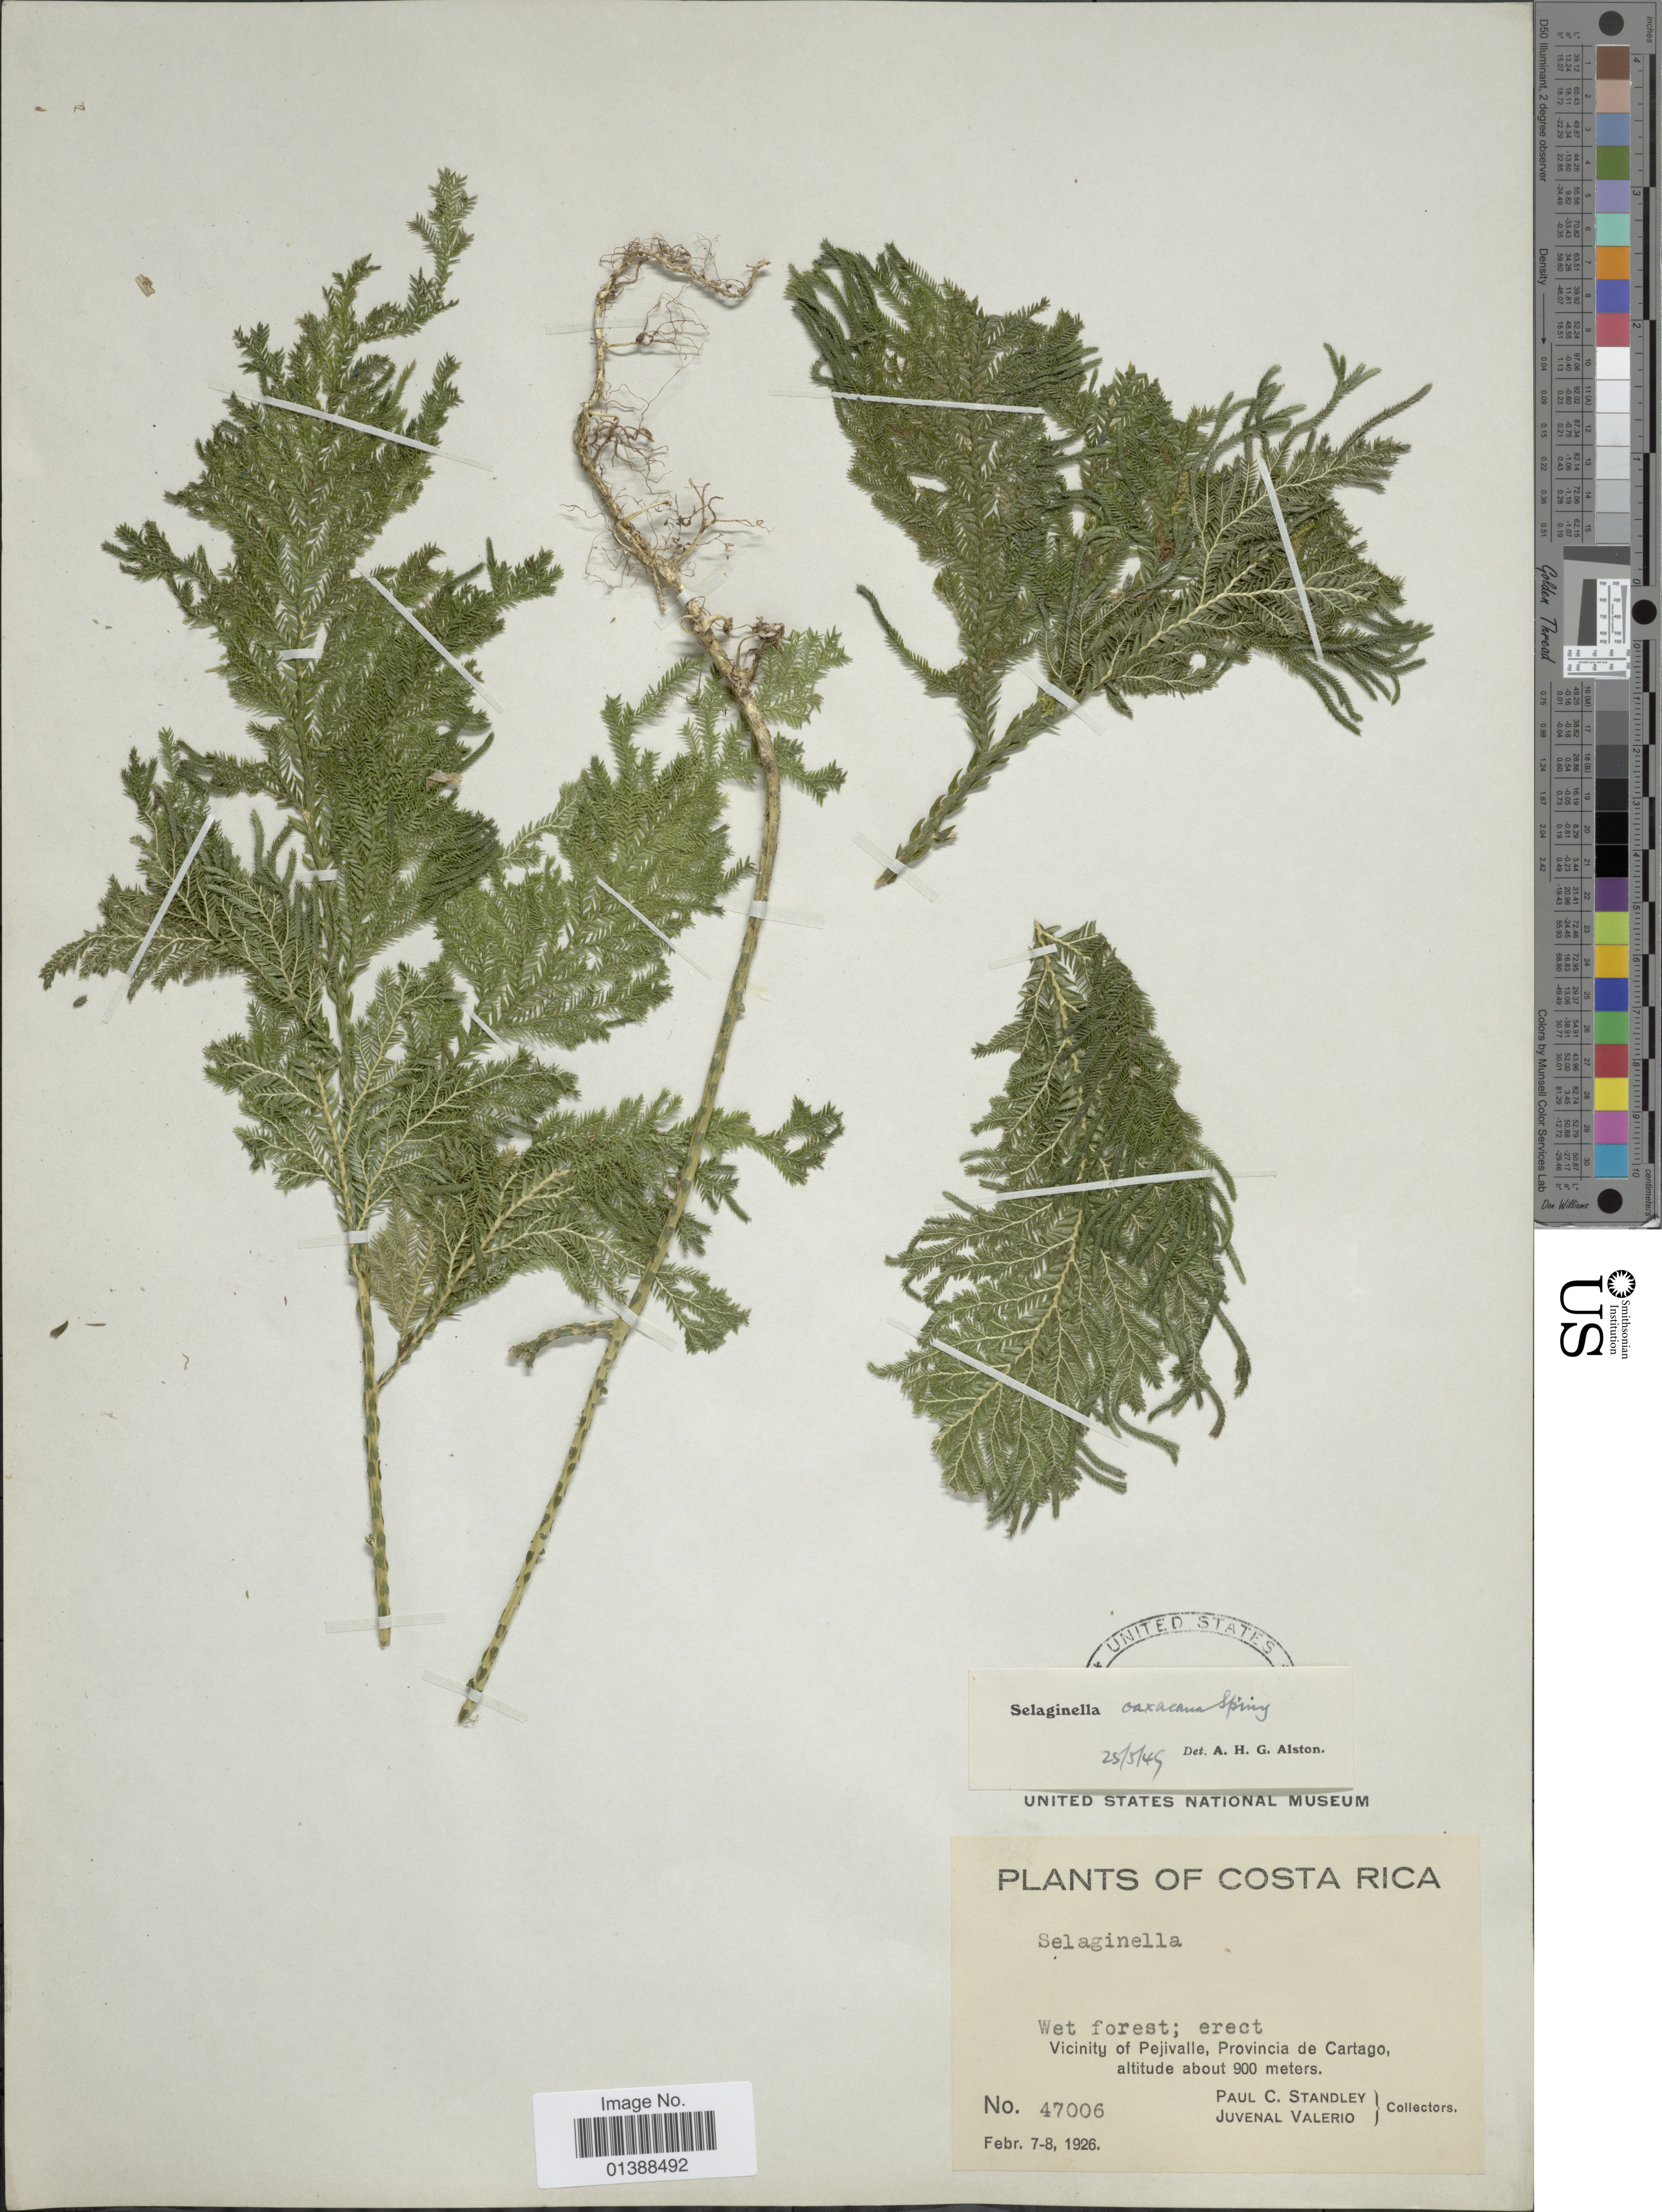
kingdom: Plantae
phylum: Tracheophyta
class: Lycopodiopsida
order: Selaginellales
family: Selaginellaceae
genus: Selaginella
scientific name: Selaginella oaxacana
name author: Spring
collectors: P. C. Standley & J. Valerio R.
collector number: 47006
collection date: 1926-02-07/1926-02-08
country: Costa Rica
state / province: Cartago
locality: Vicinity of Pejivalle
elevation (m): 900